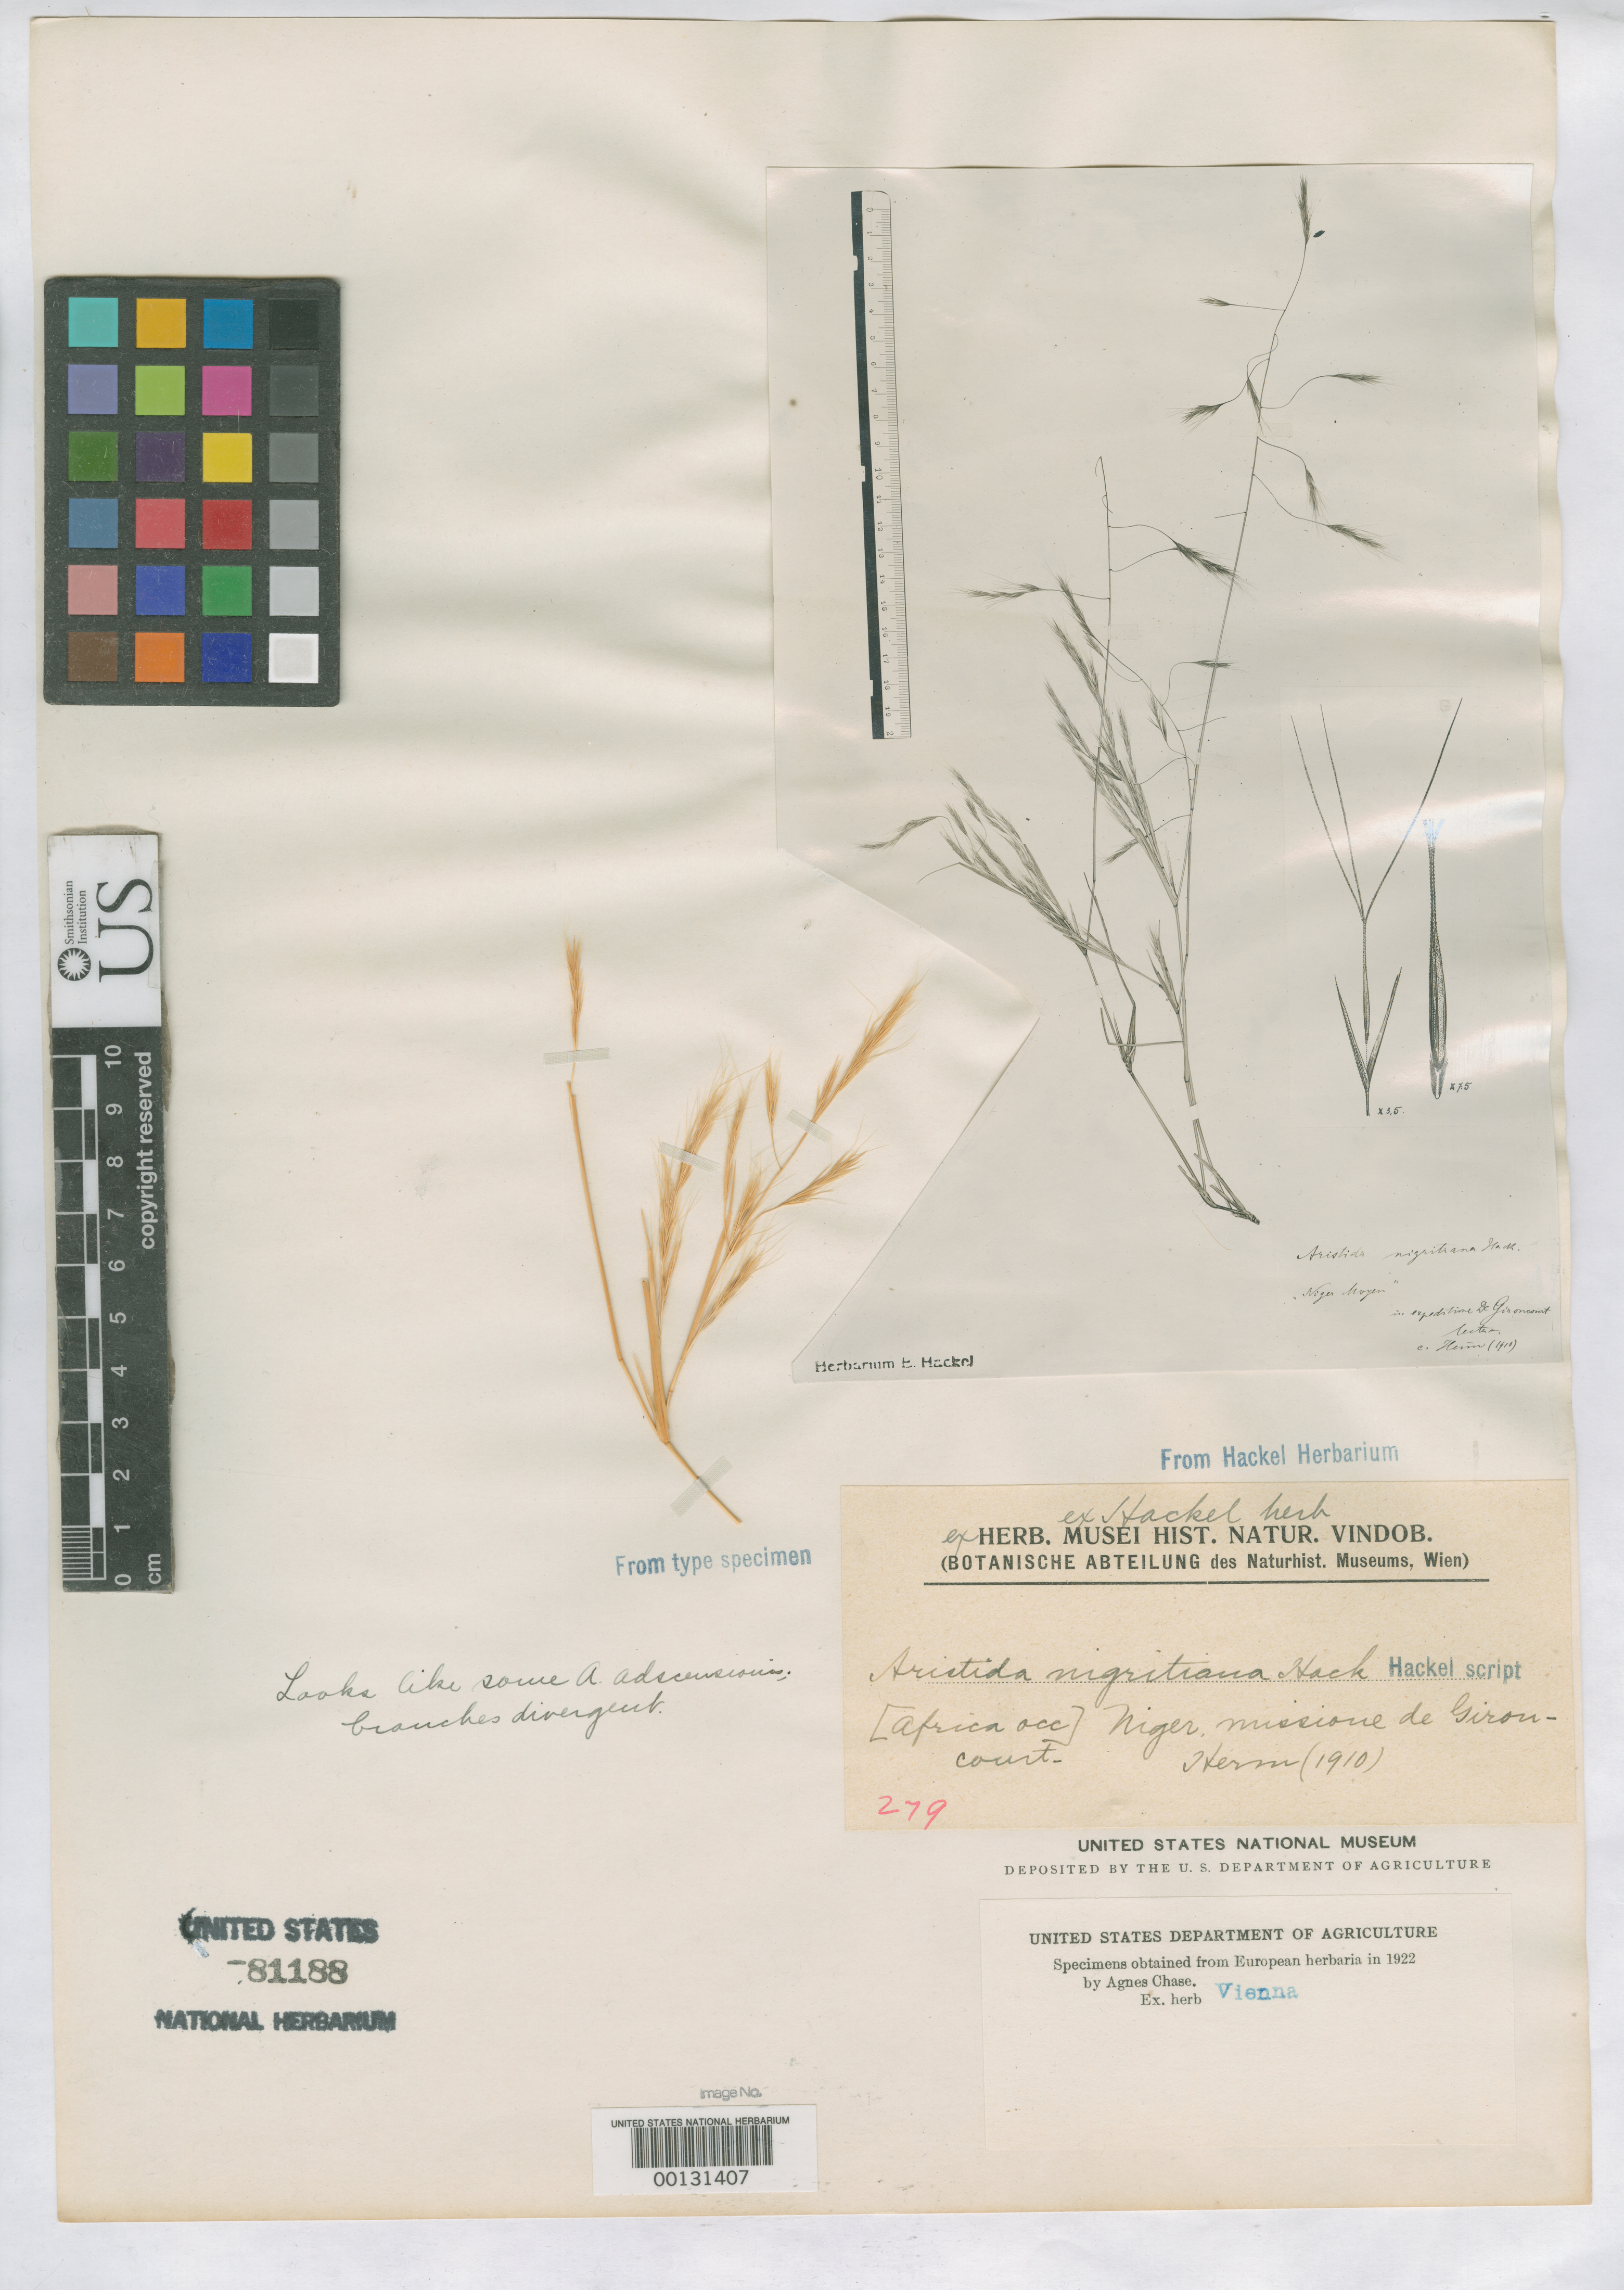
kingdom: Plantae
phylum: Tracheophyta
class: Liliopsida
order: Poales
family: Poaceae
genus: Aristida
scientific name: Aristida nigritiana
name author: Hack.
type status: Type Fragment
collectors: -. Heim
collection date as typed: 1910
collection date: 1910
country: Niger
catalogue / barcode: US 81188